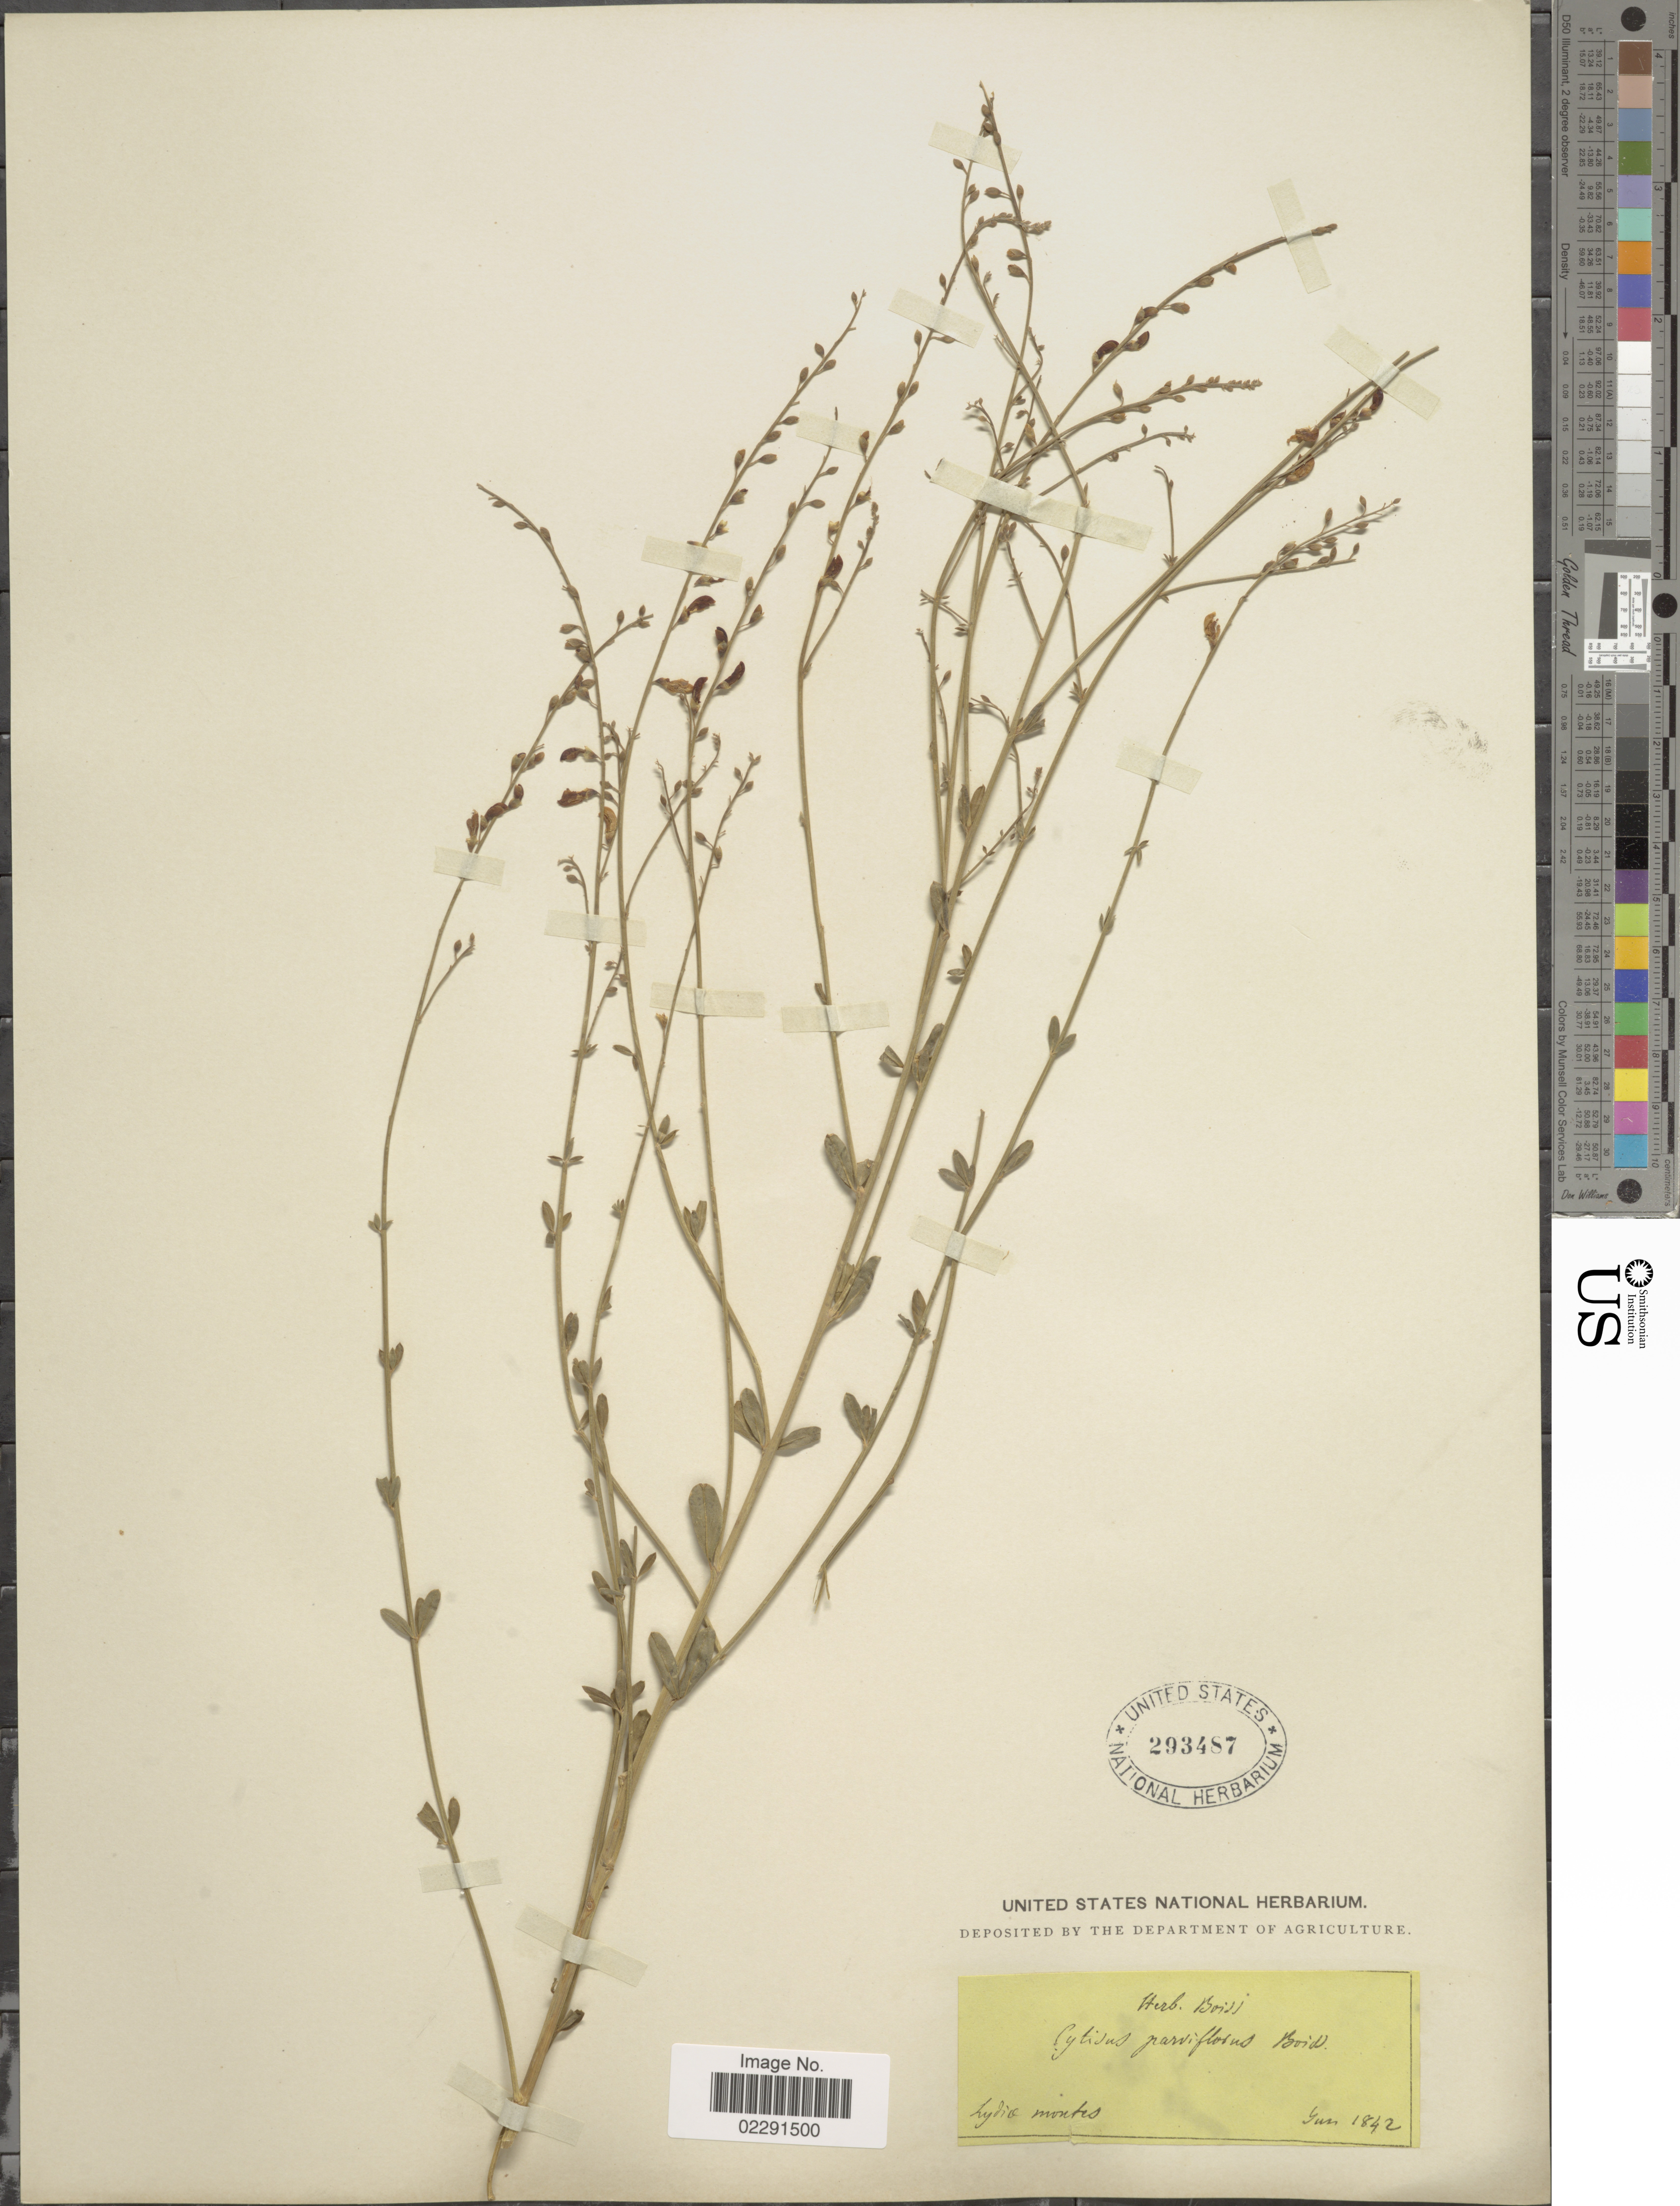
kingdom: Plantae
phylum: Tracheophyta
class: Magnoliopsida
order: Fabales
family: Fabaceae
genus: Gonocytisus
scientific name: Gonocytisus angulatus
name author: (L.) Spach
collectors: Ex herb. Boiss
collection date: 1842-06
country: Turkey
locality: Lydia montis. [interpreted]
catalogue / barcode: US 293487